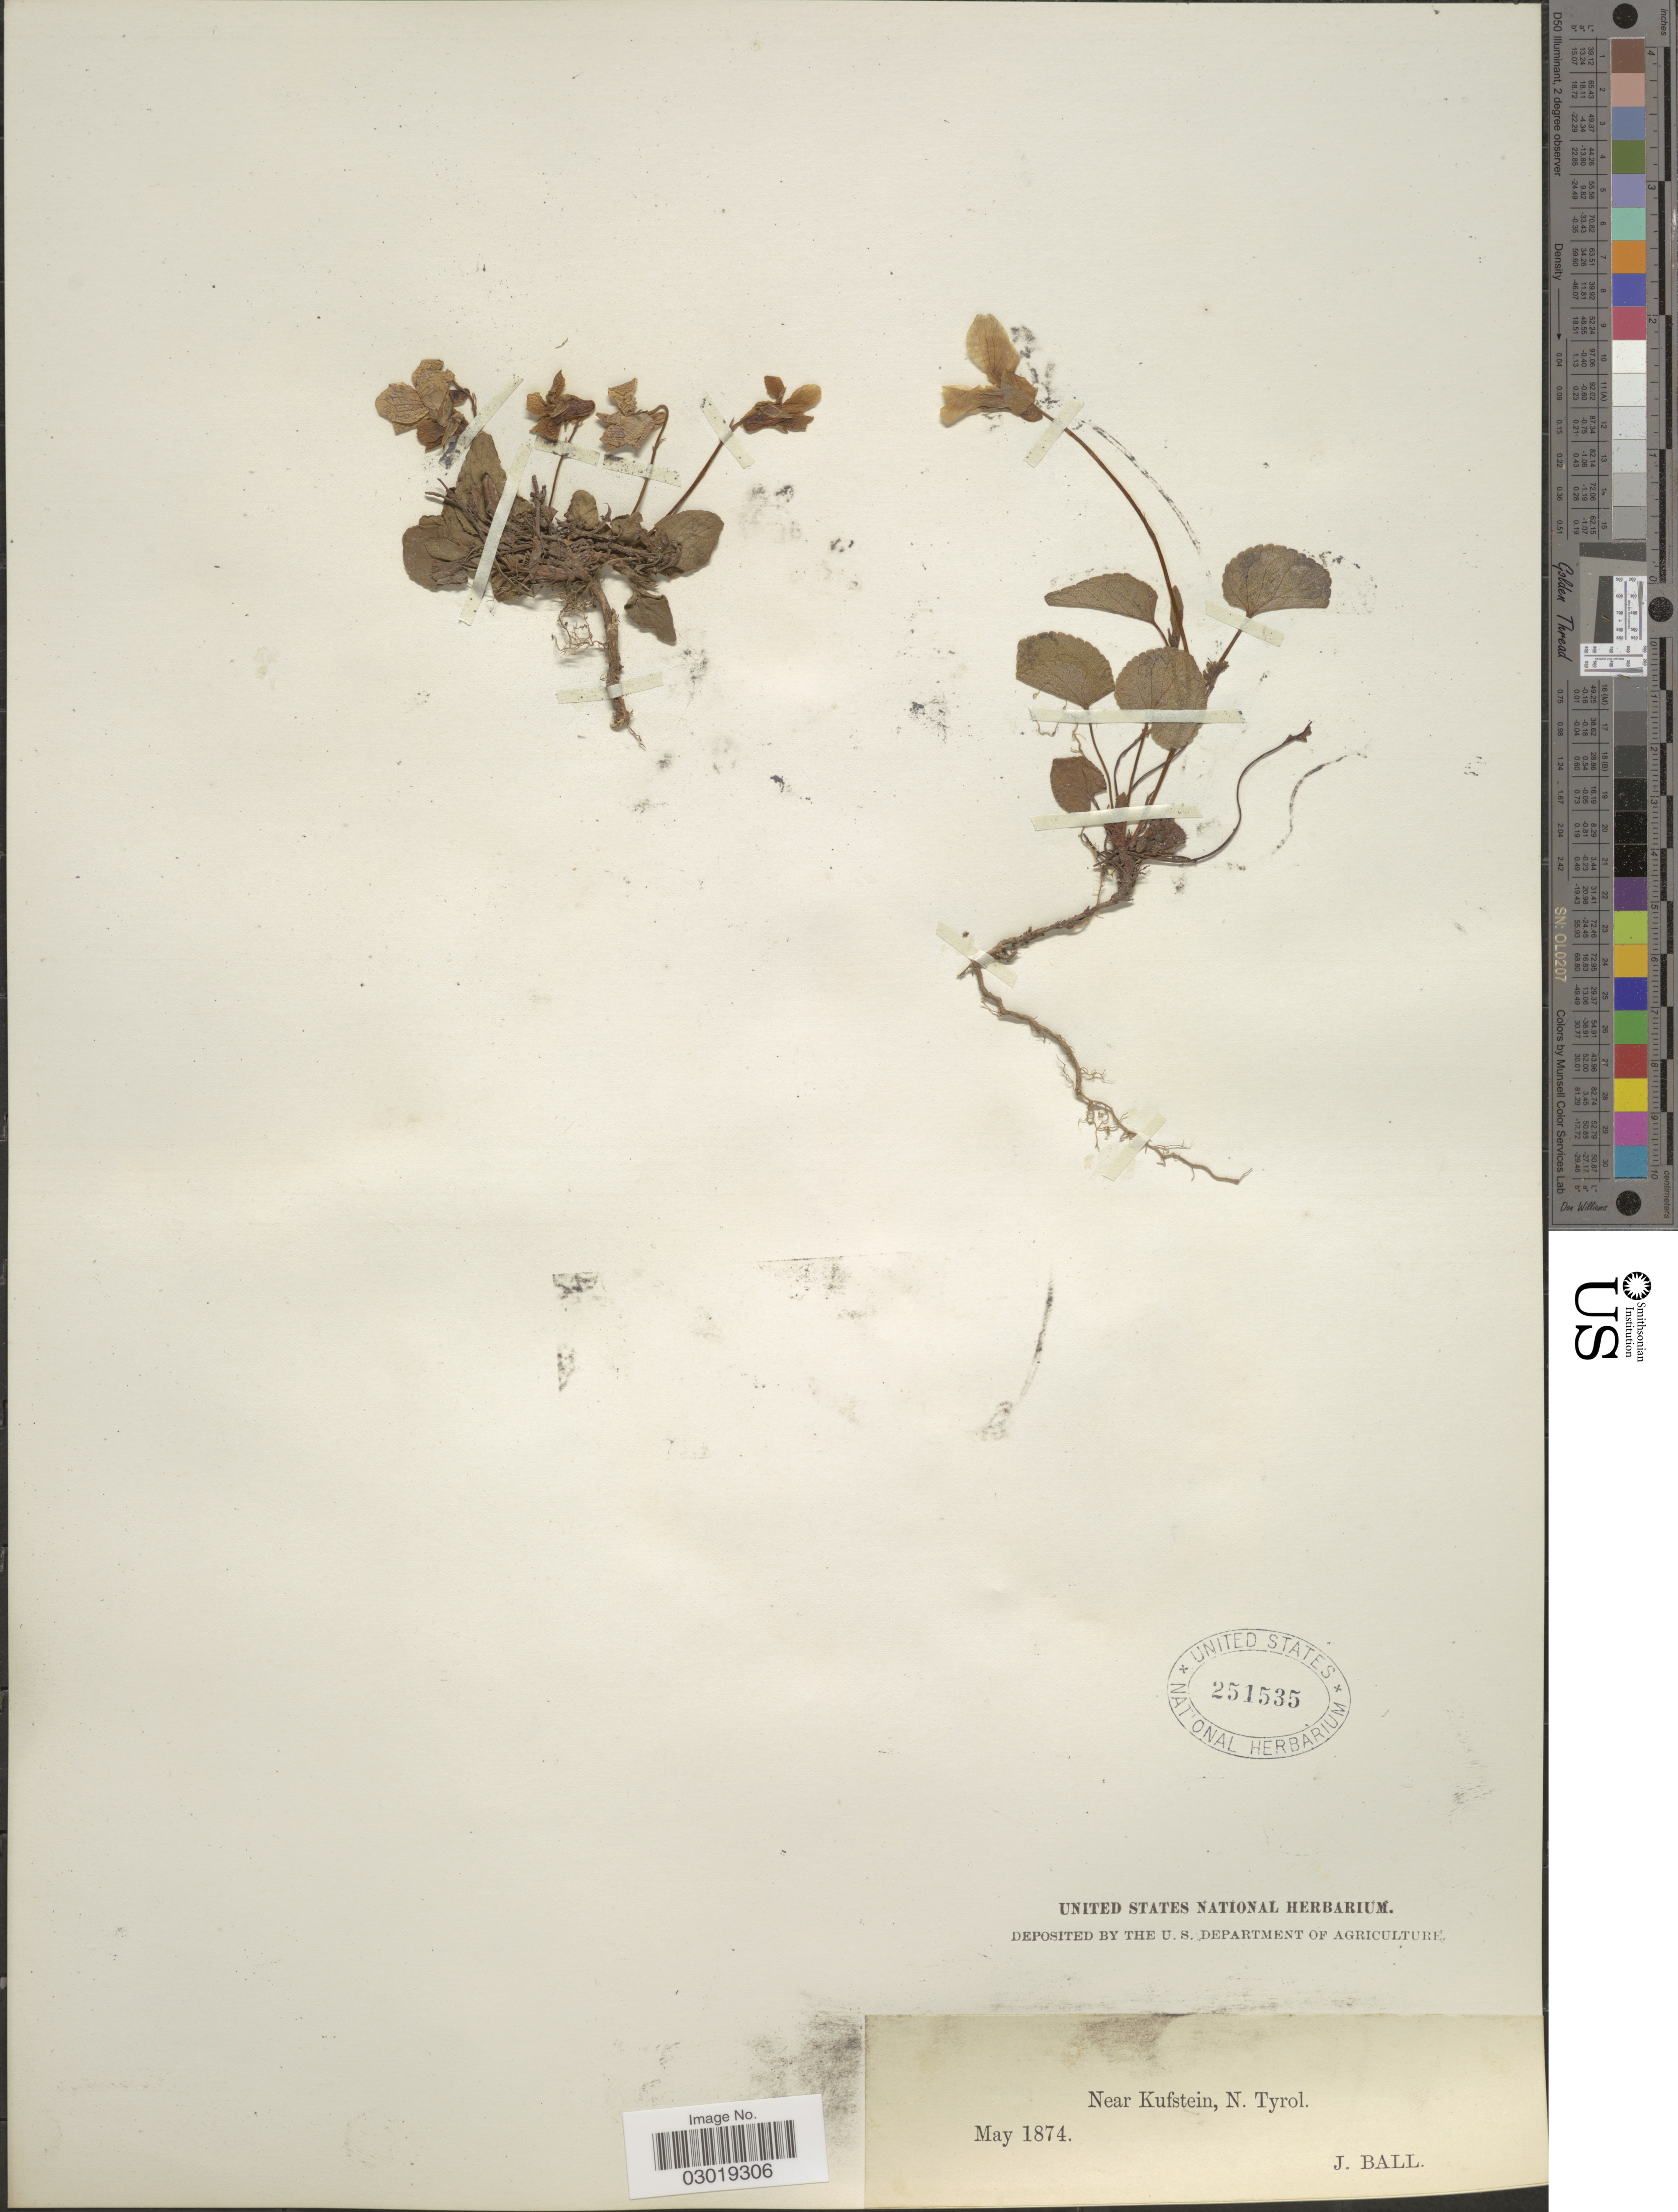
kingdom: Plantae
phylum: Tracheophyta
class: Magnoliopsida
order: Malpighiales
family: Violaceae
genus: Viola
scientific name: Viola sp.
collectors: J. Ball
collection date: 1874-05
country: Austria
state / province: Tirol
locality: Near Kufstein, N. Tyrol.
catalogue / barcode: US 251535